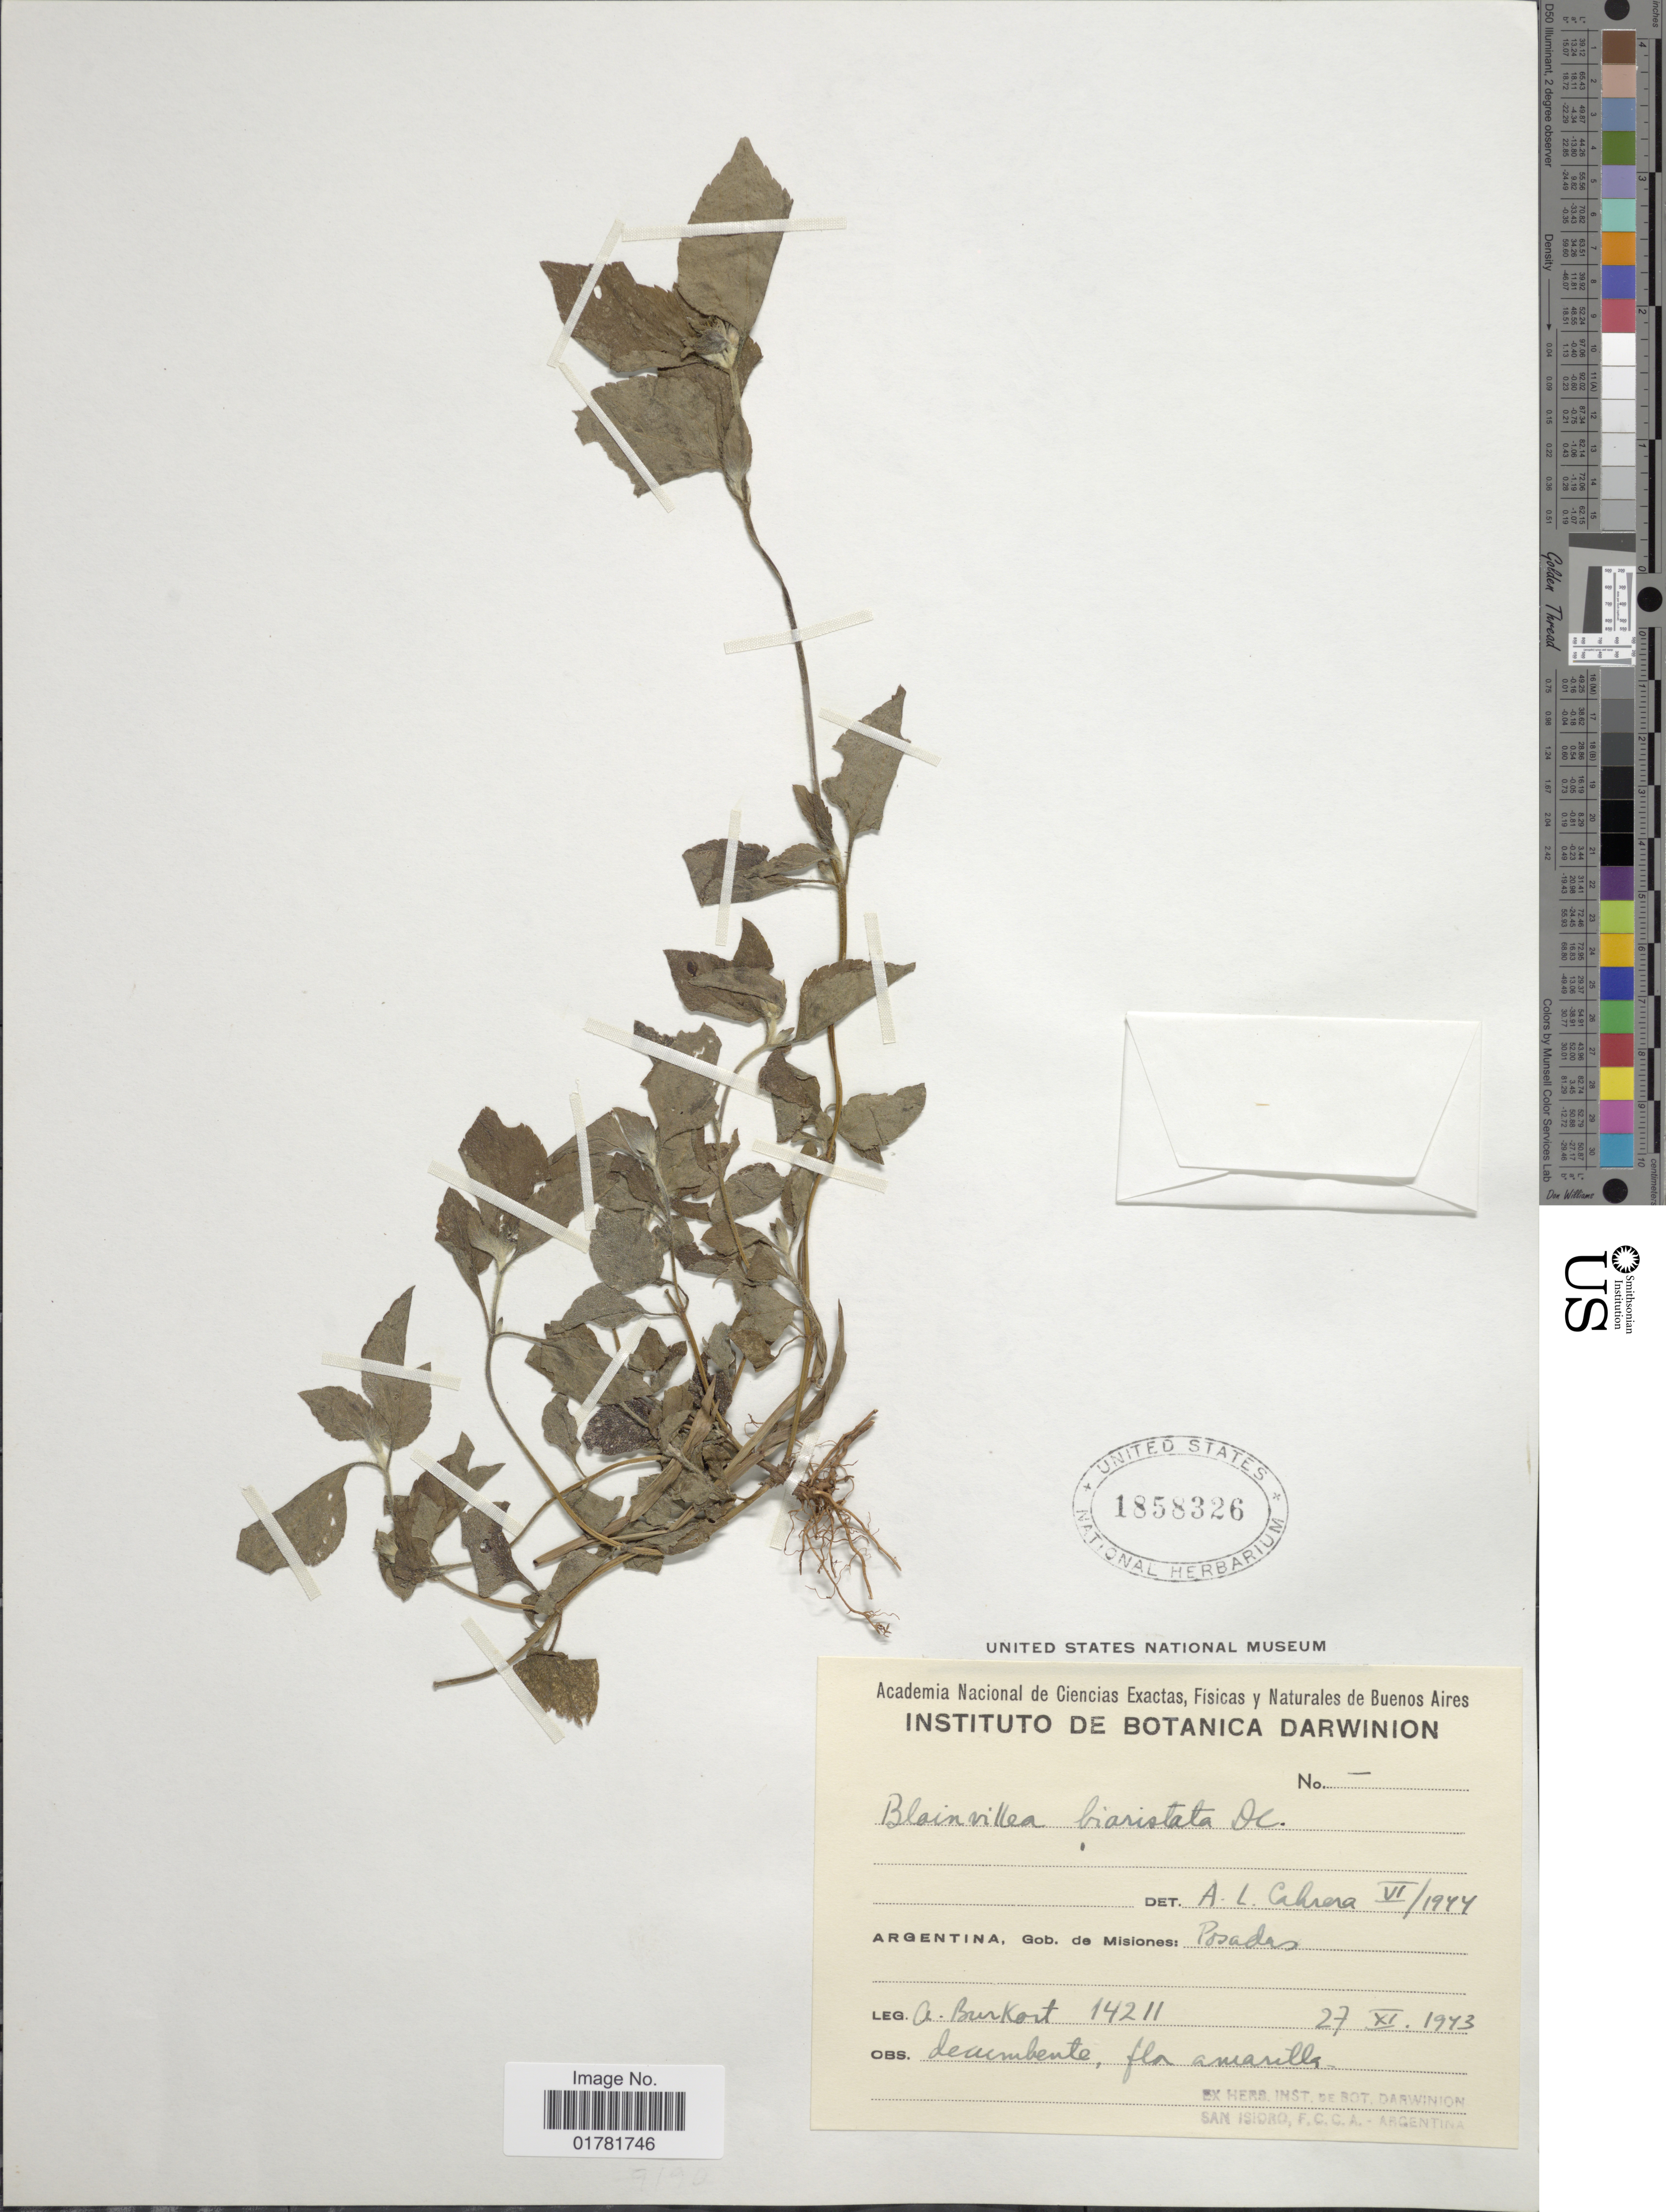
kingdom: Plantae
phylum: Tracheophyta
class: Magnoliopsida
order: Asterales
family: Asteraceae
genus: Calyptocarpus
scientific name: Calyptocarpus baristatus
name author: (DC.) H. Rob.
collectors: A. E. Burkart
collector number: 14211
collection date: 1943-11-27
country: Argentina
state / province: Misiones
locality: Gob de Misiones Posadas.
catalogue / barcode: US 1858326